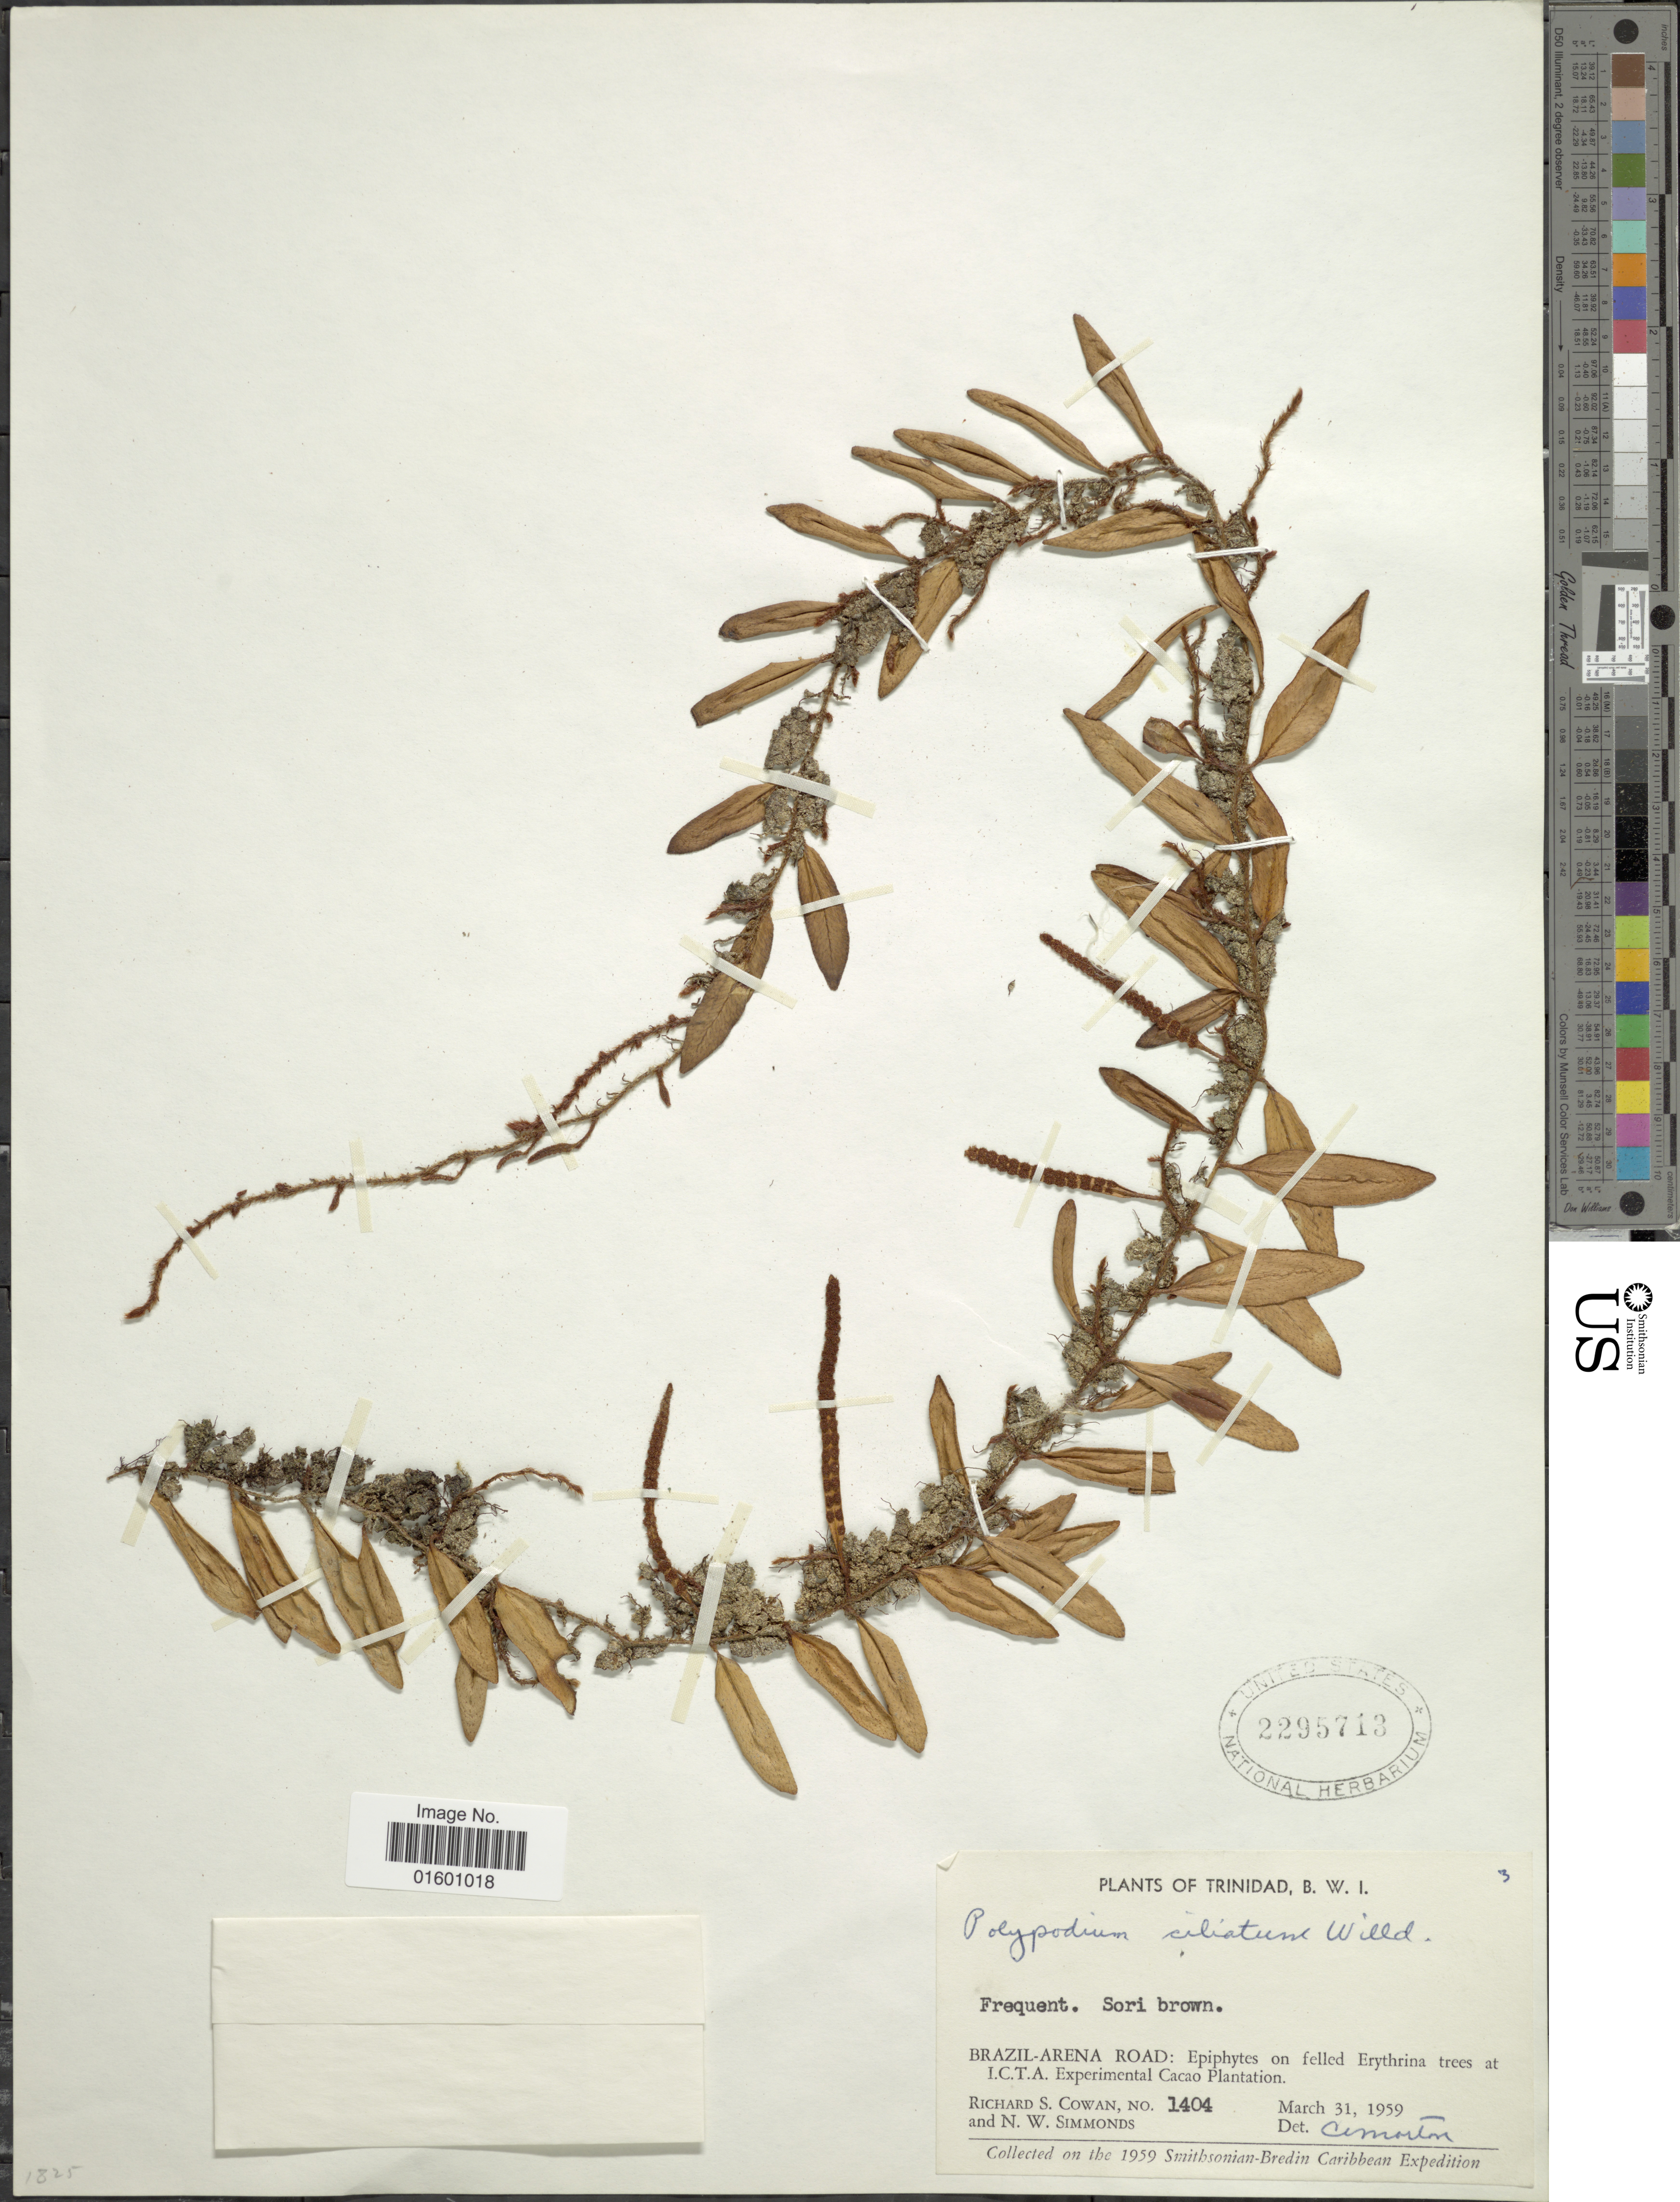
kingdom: Plantae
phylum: Tracheophyta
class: Polypodiopsida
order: Polypodiales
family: Polypodiaceae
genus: Microgramma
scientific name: Microgramma reptans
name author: (Cav.) A.R. Sm.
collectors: R. S. Cowan & N. W. Simmonds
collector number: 1404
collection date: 1959-03-31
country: Trinidad and Tobago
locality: Brazil-Arena Road: Epophyteson felled Erythrina trees at I.C.T.A. Experimental Cacao Plantation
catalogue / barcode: US 2295713